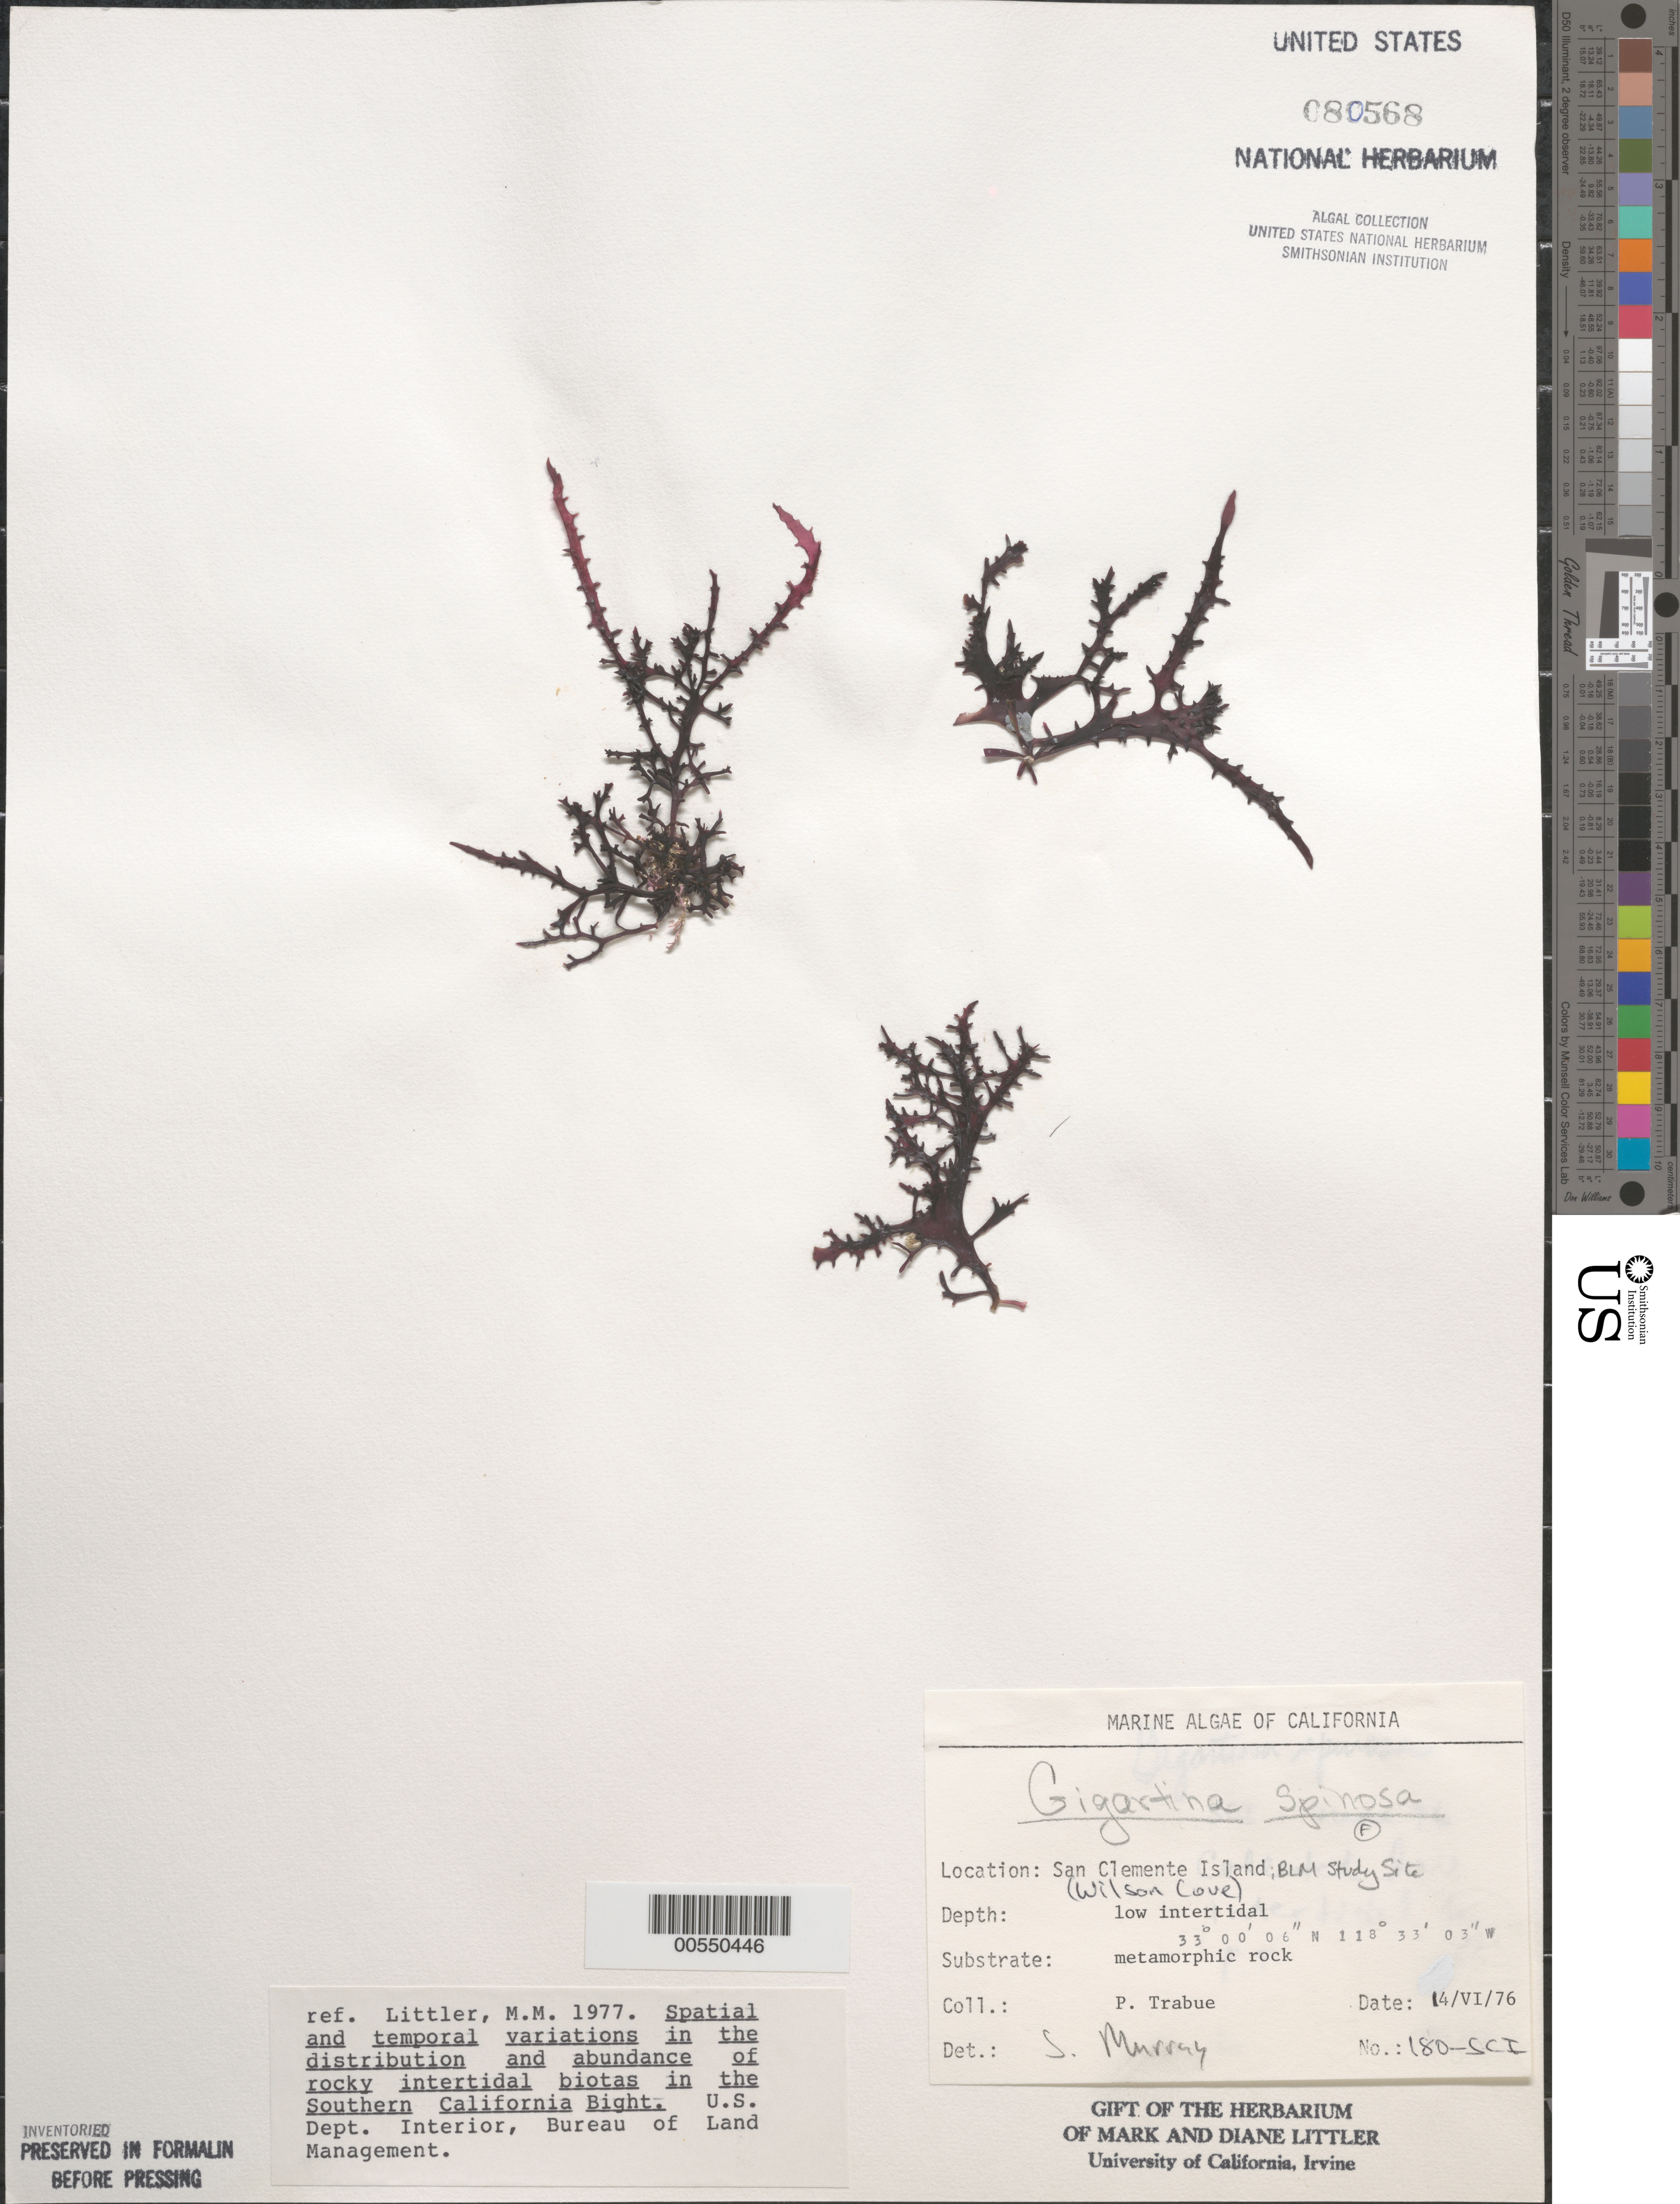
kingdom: Plantae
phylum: Rhodophyta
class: Florideophyceae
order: Gigartinales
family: Gigartinaceae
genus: Chondracanthus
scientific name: Chondracanthus spinosus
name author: (Kütz.) Guiry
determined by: Algae name updating Project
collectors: P. J. Trabue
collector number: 180-SCI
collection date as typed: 14 Jun 1976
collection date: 1976-06-14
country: United States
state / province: California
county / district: Los Angeles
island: San Clemente Island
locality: Wilson Cove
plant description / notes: BLM-SOCALBIGHT Rocky Intertidal Survey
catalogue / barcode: US 80568